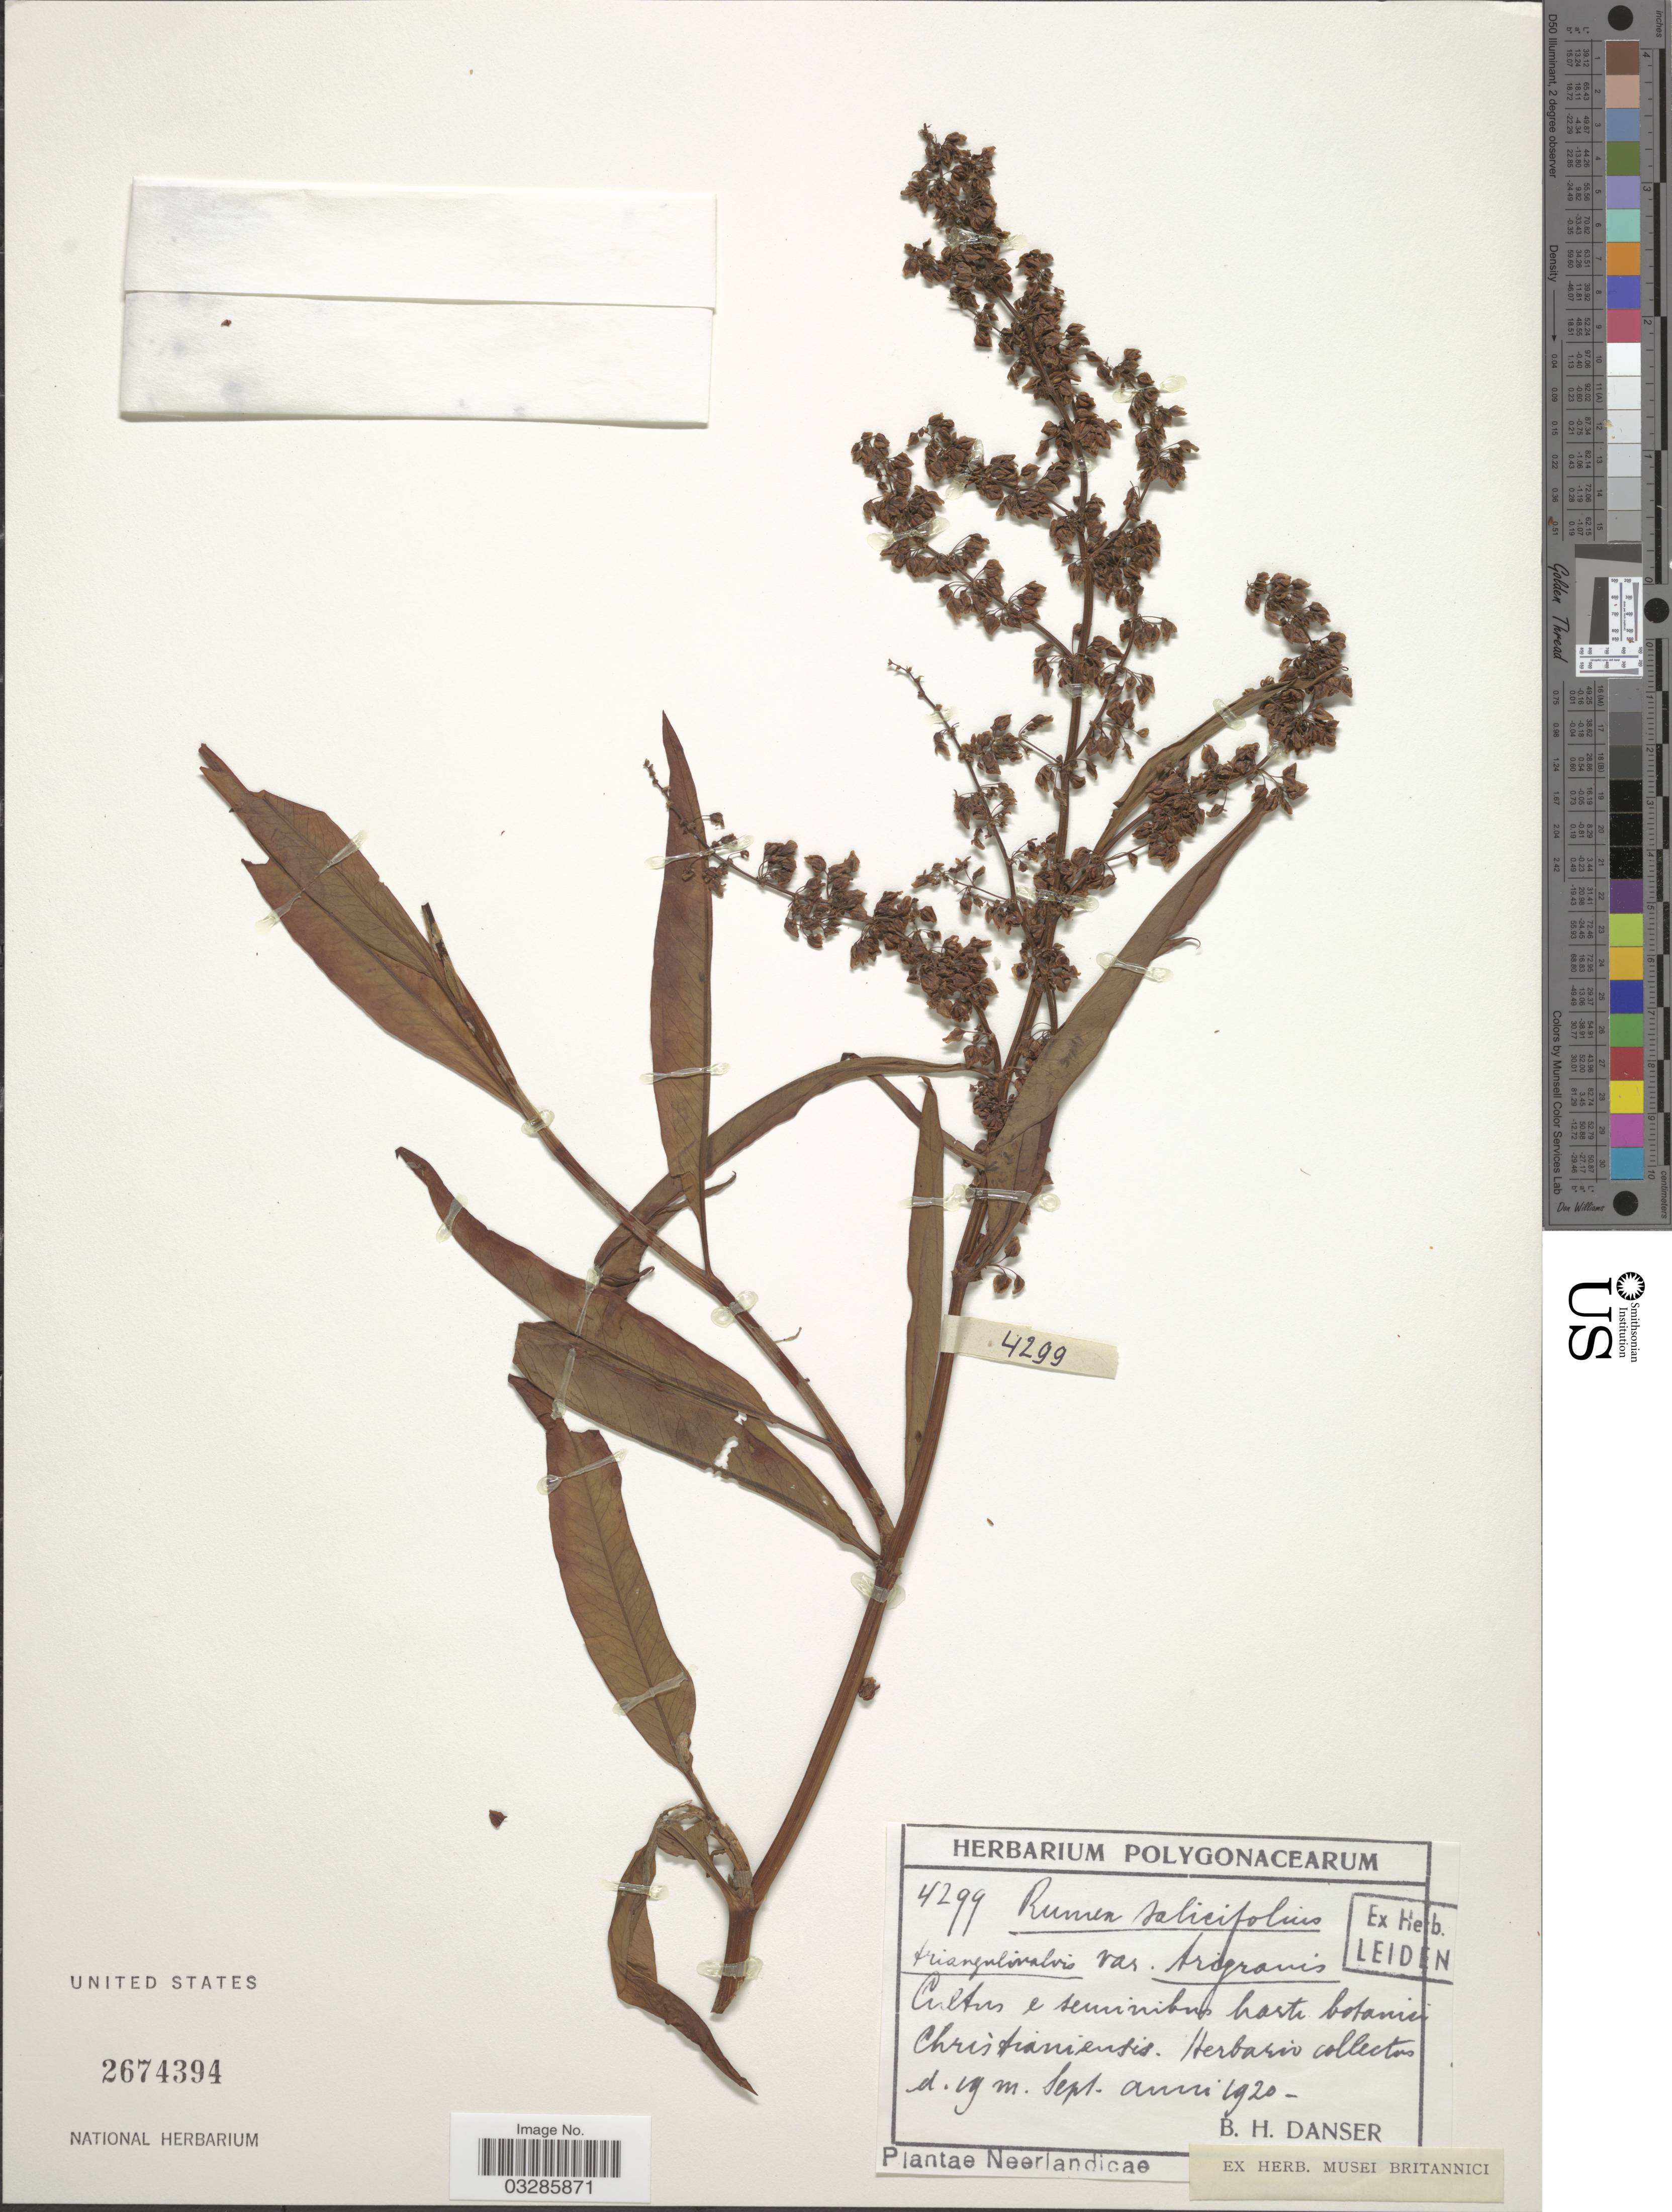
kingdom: Plantae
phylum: Tracheophyta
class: Magnoliopsida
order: Caryophyllales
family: Polygonaceae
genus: Rumex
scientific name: Rumex salicifolius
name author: Weinm.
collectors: B. Danser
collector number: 4299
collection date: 1920-09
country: Netherlands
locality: Neerlandicae. Horte botanici Christianiensis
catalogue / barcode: US 2674394